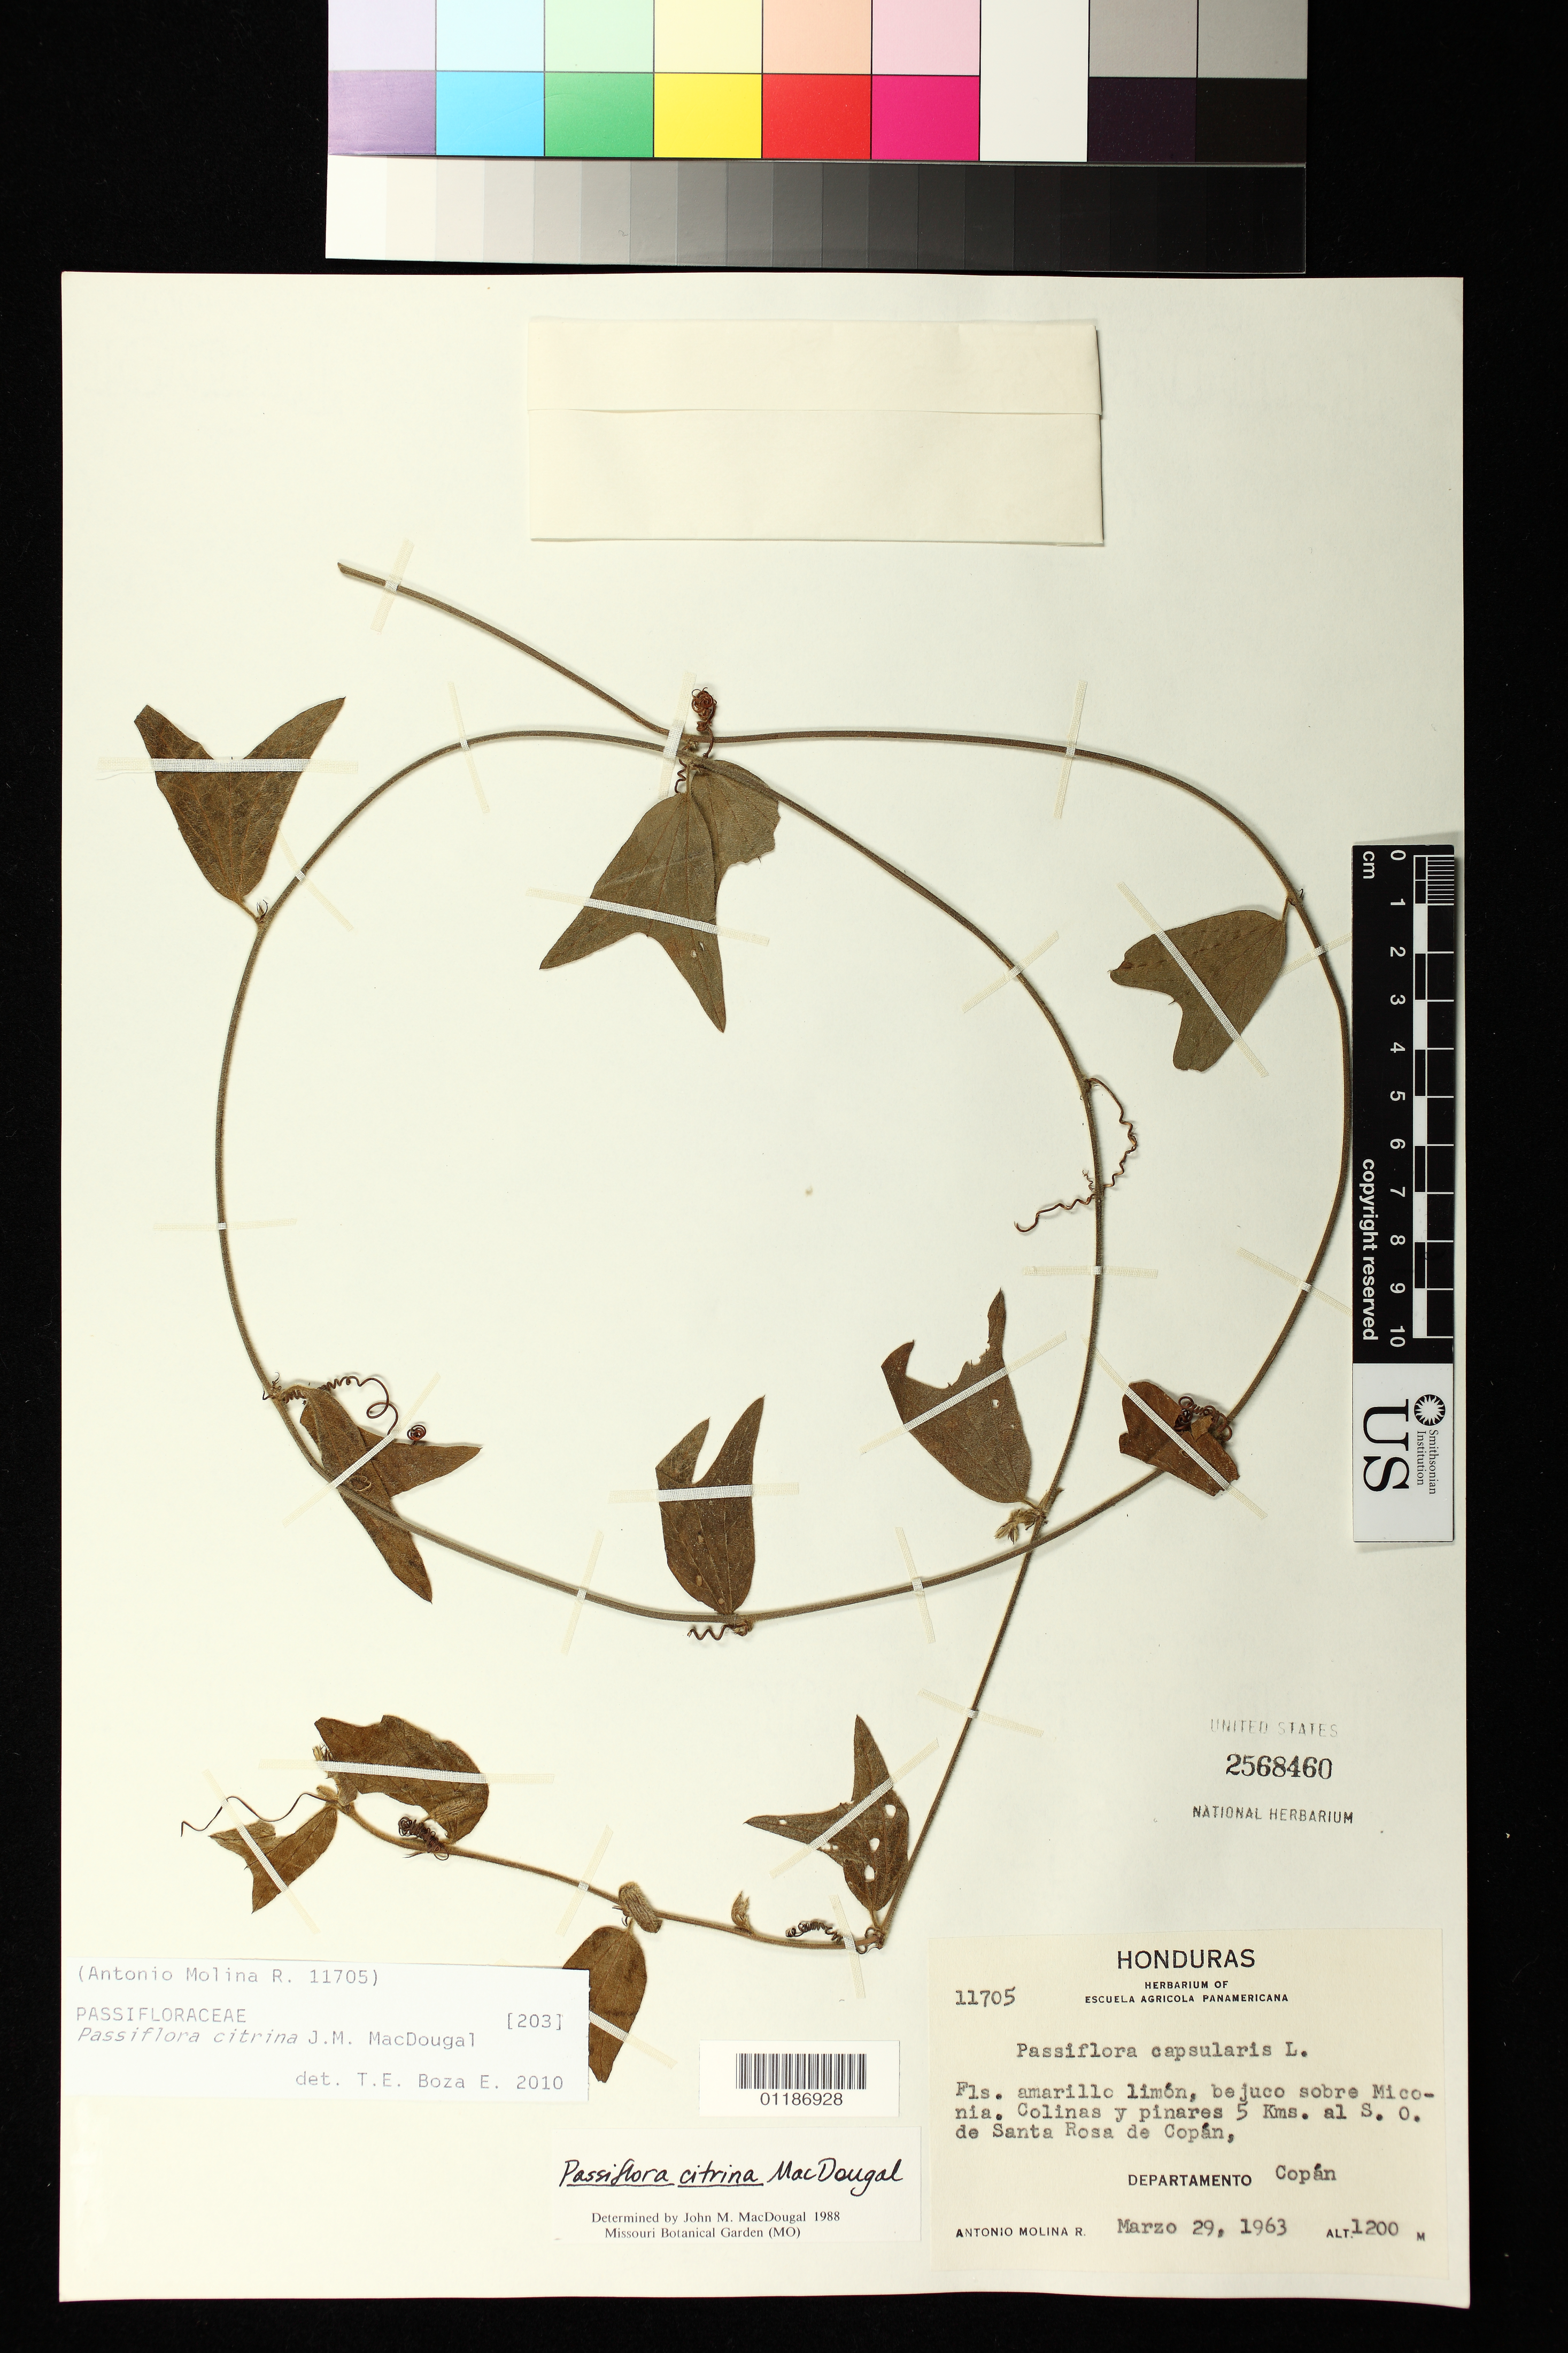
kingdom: Plantae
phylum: Tracheophyta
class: Magnoliopsida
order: Malpighiales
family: Passifloraceae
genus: Passiflora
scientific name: Passiflora citrina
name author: J.M. MacDougal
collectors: A. Molina R.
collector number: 11705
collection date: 1963-03-29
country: Honduras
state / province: Copán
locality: Colinas y pinares 5 kms. al S.O. de Santa Rosa de Copan.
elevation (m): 1200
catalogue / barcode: US 2568460